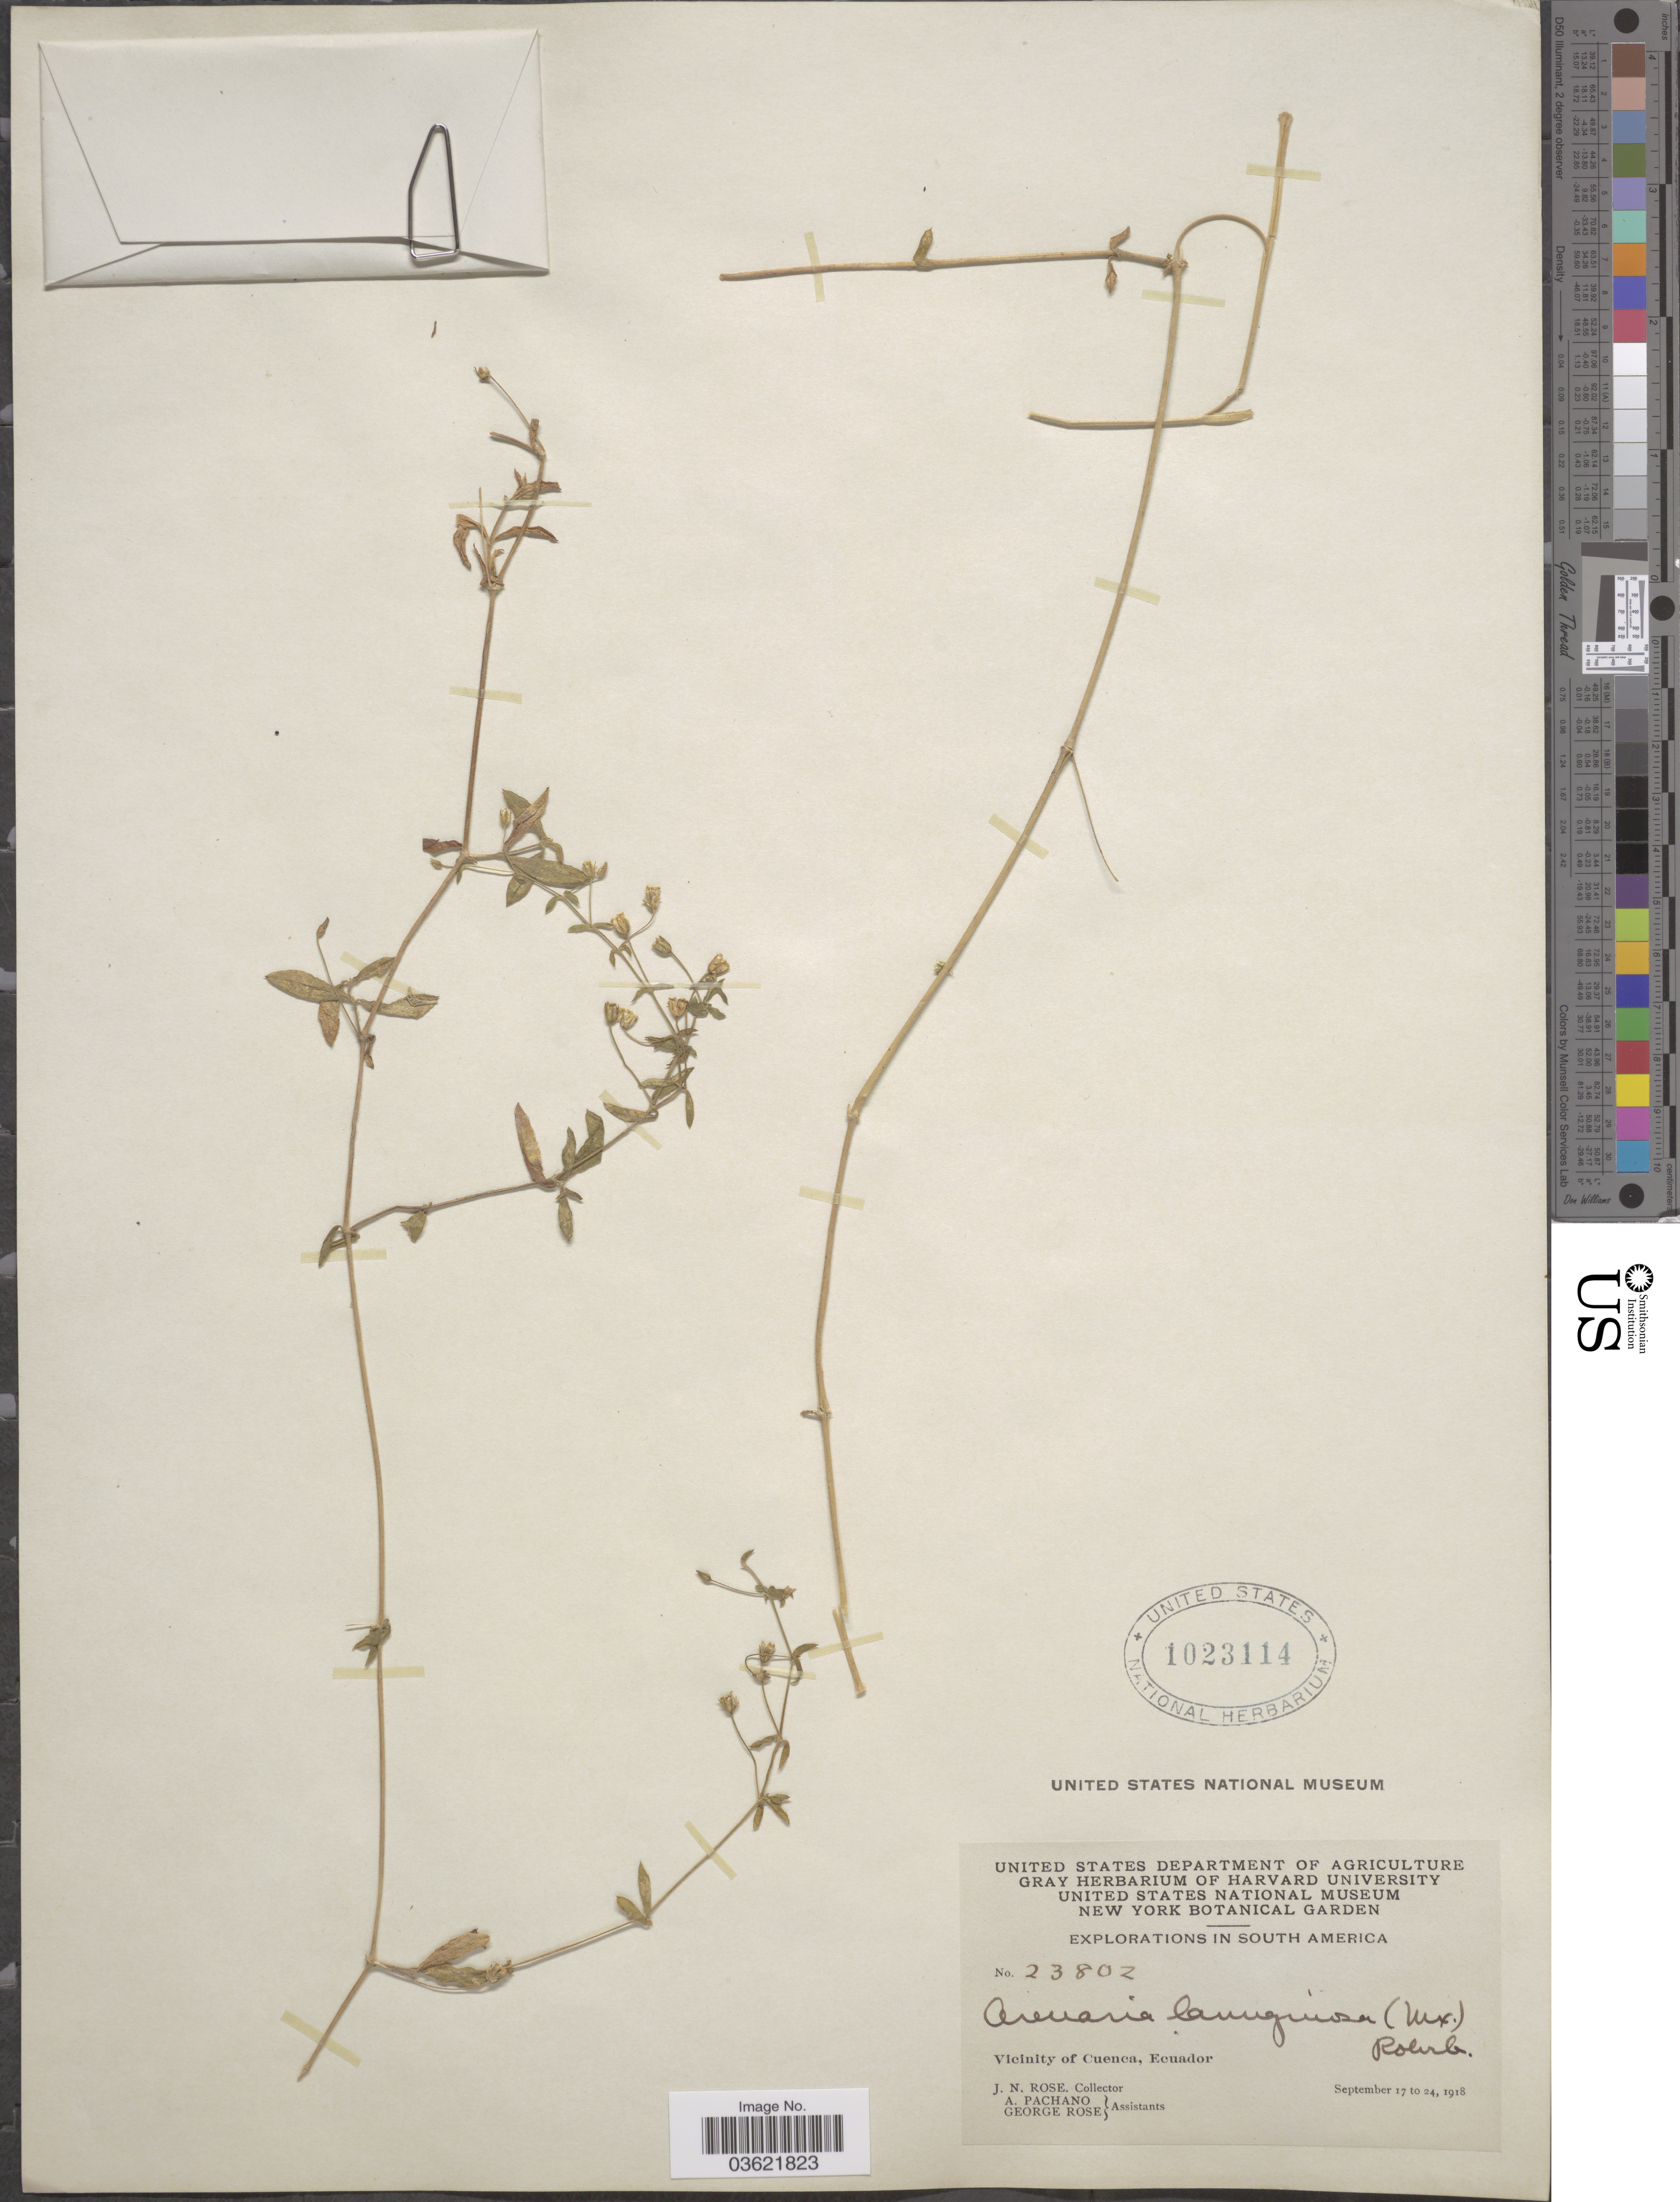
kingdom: Plantae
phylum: Tracheophyta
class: Magnoliopsida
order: Caryophyllales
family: Caryophyllaceae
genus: Arenaria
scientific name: Arenaria lanuginosa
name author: (Michx.) Rohrb.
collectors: J. N. Rose, A. Pachano & G. Rose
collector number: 23802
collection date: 1918-09-17/1918-09-24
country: Ecuador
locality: Vicinity of Ceunca.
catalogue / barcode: US 1023114